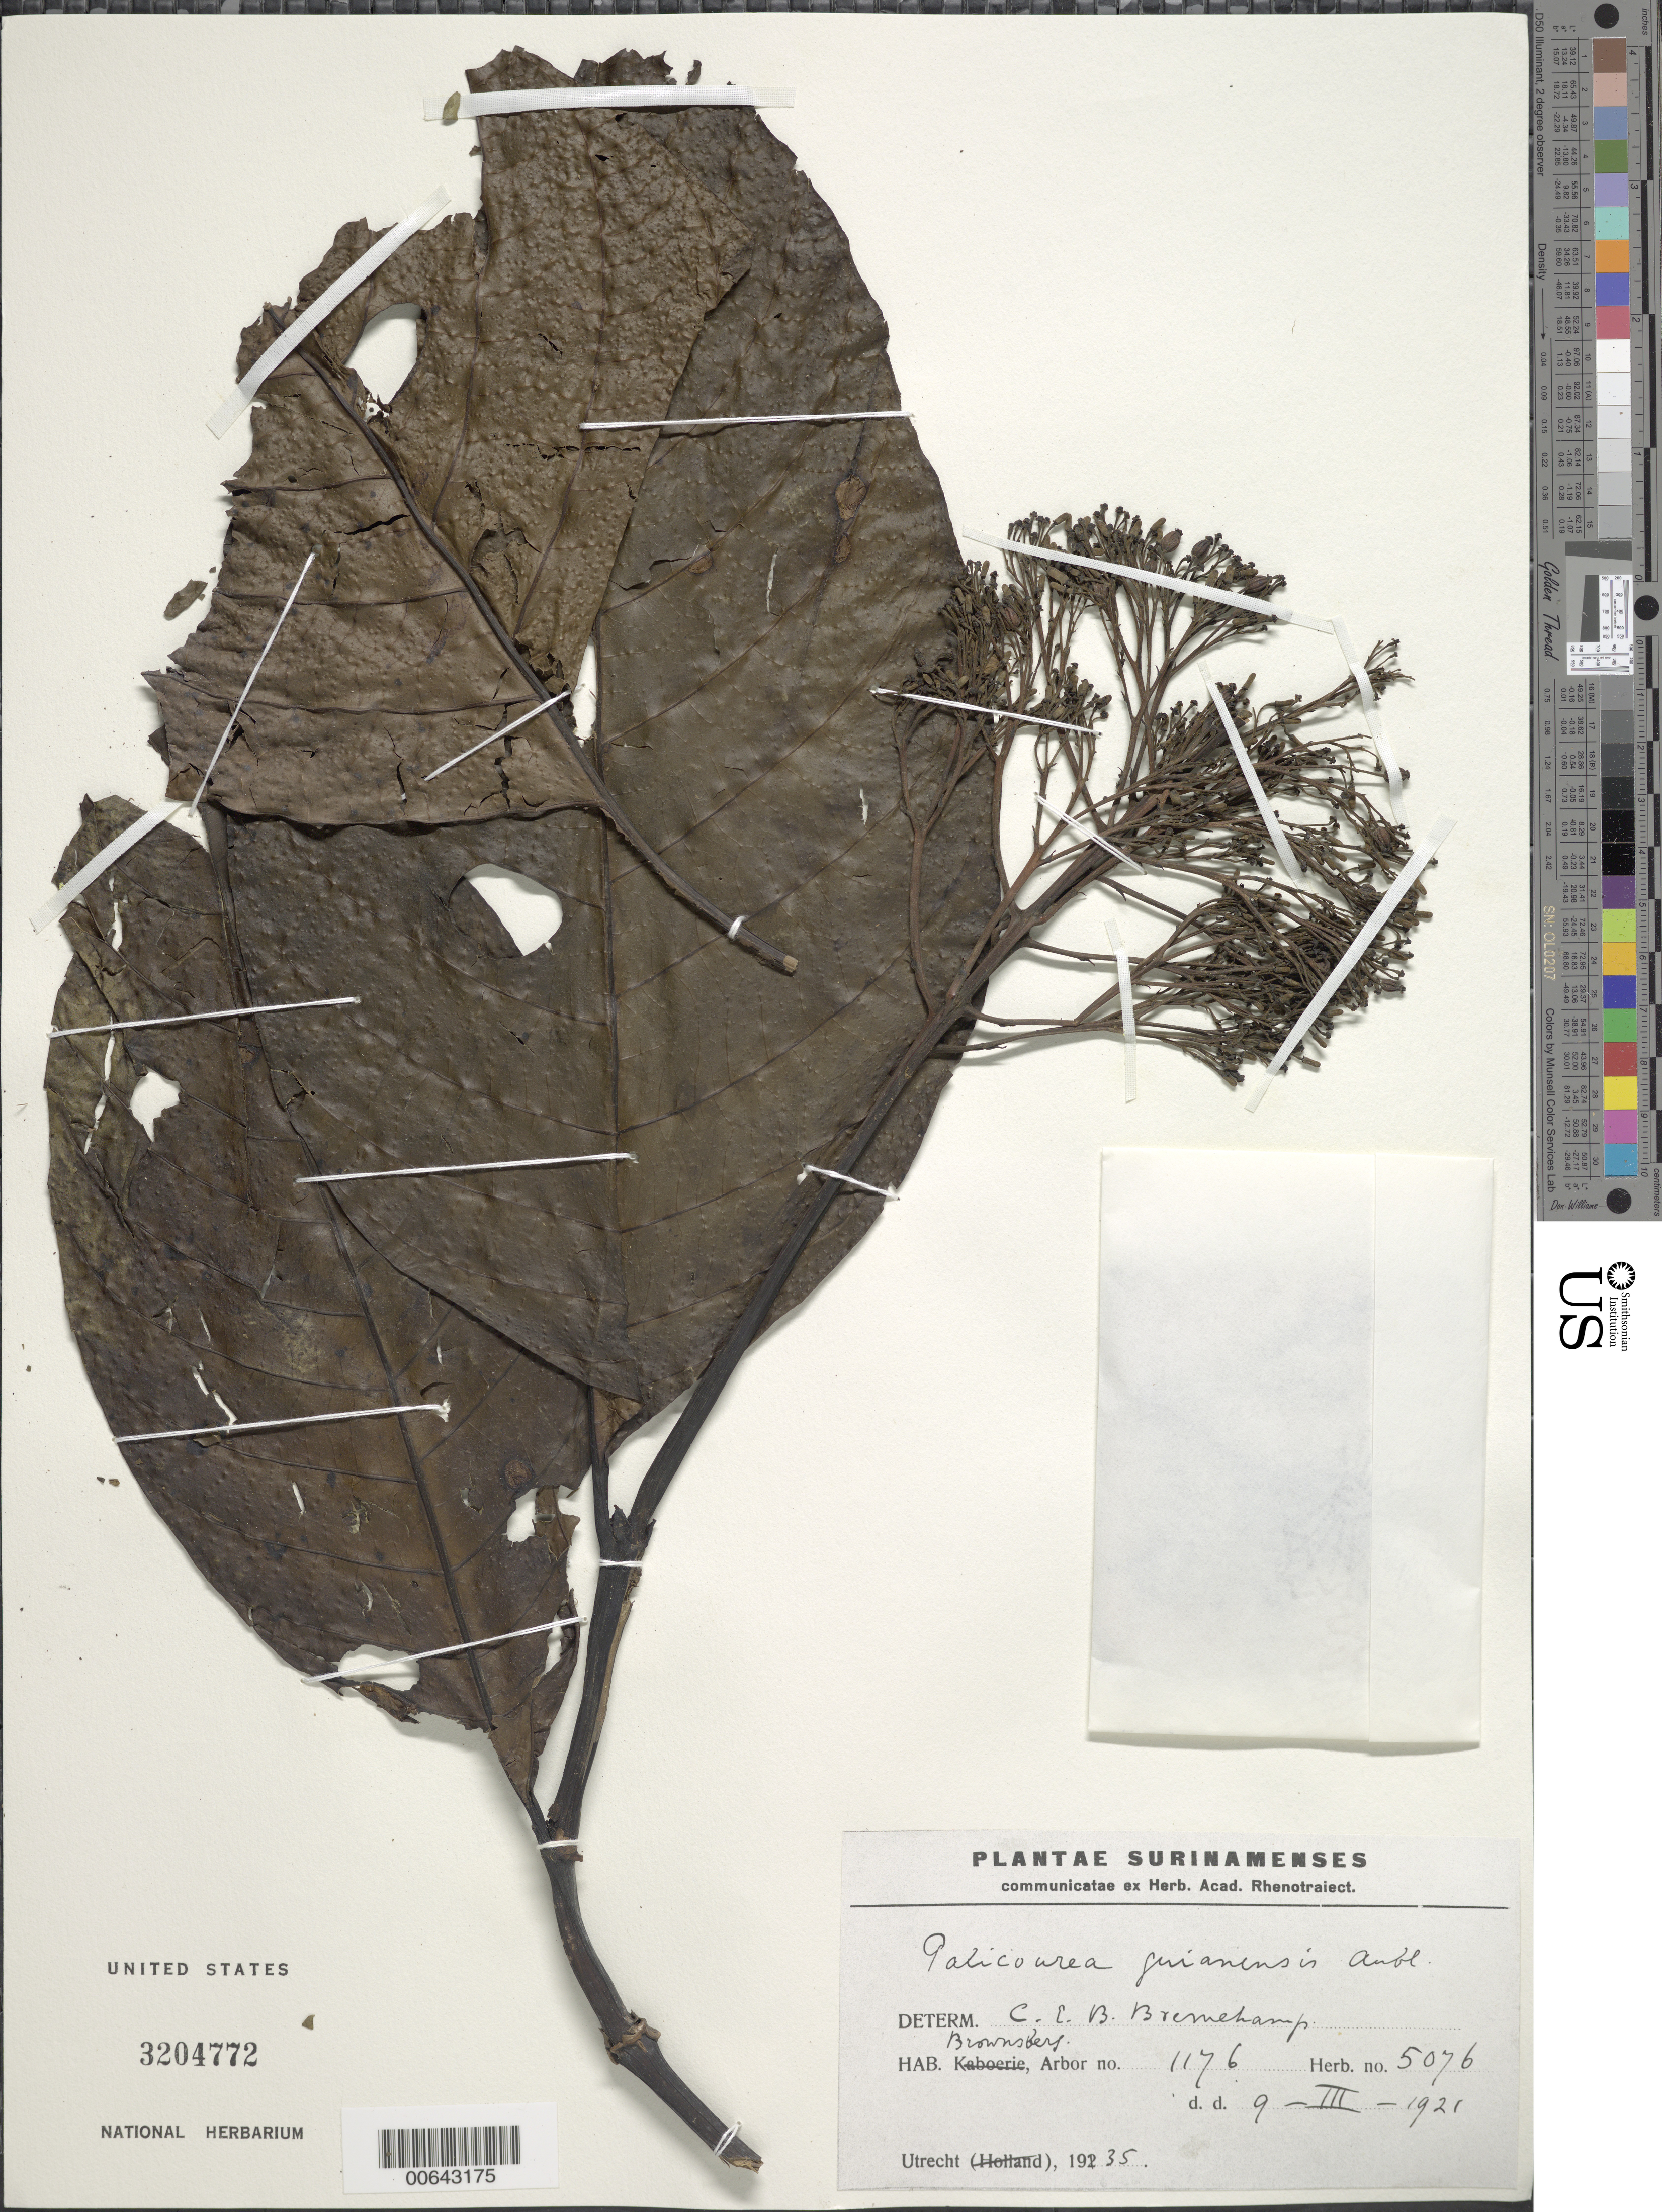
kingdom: Plantae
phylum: Tracheophyta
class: Magnoliopsida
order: Gentianales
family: Rubiaceae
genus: Palicourea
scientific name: Palicourea guianensis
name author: Aubl.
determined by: Bremekamp, C. E. B.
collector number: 5076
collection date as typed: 9-Mar-21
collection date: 1921-03-09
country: Suriname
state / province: Brokopondo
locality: Brownsberg, Forest Reserve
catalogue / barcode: US 3204772